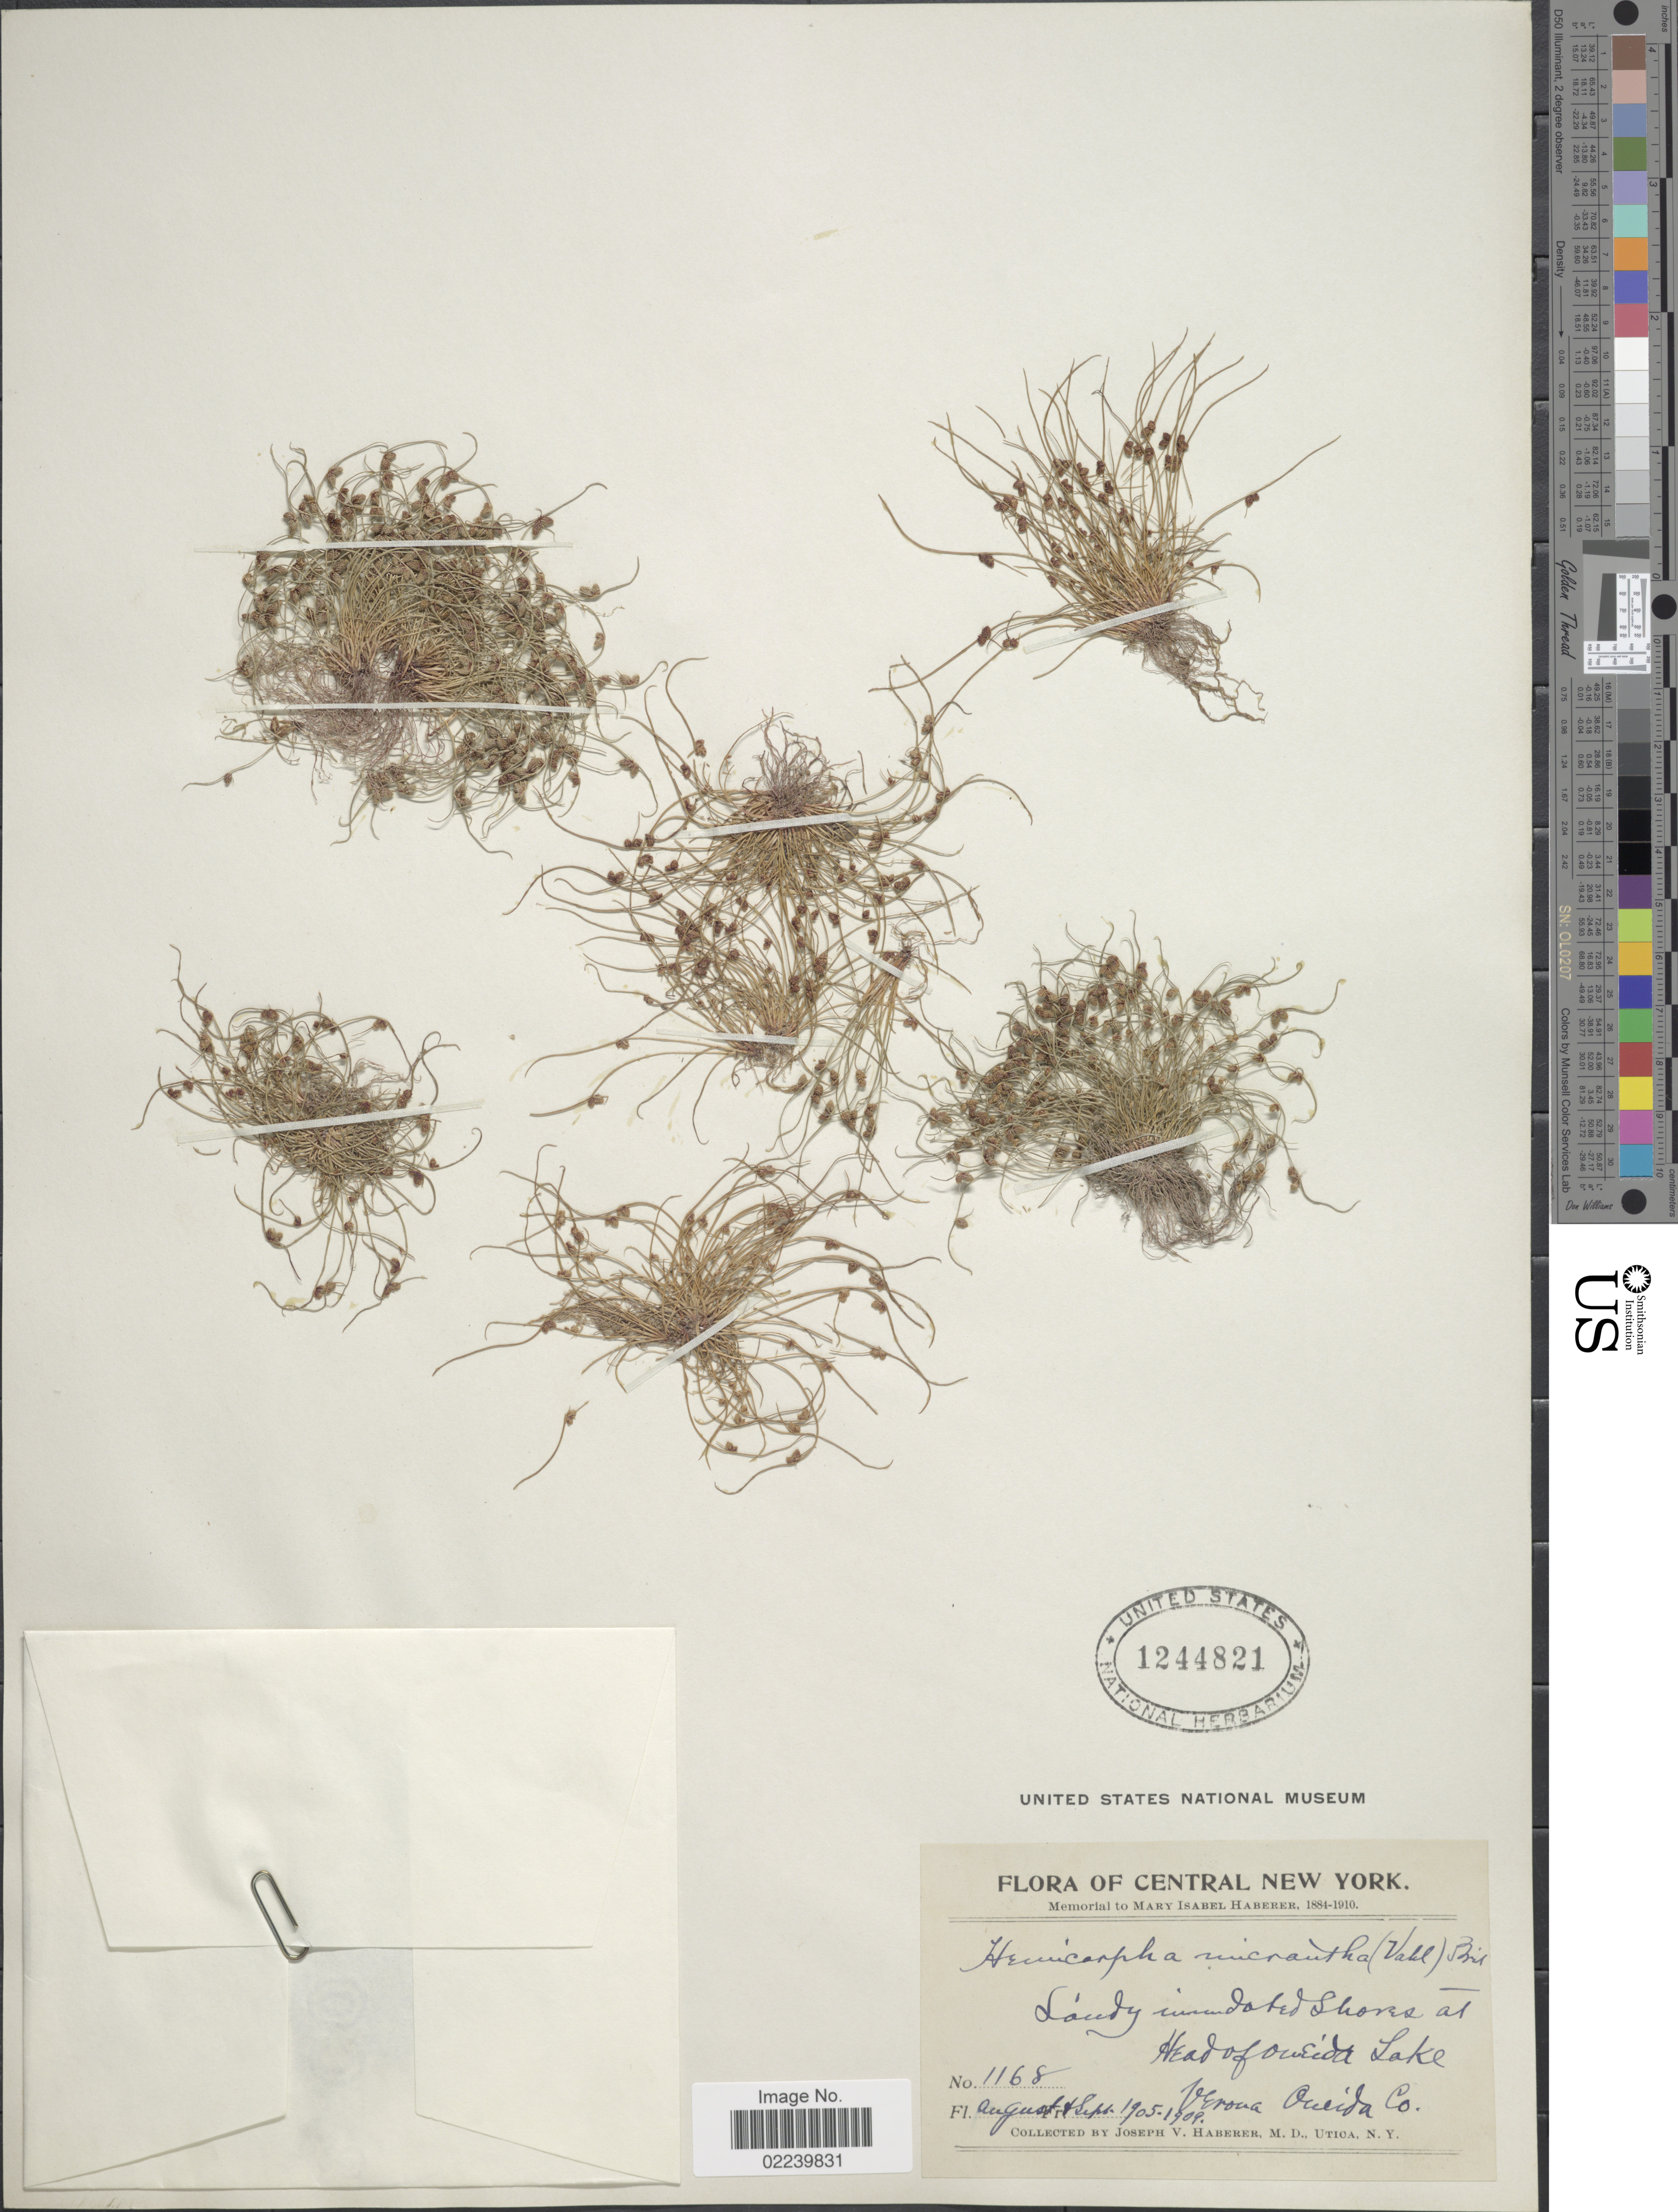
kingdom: Plantae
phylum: Tracheophyta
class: Liliopsida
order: Poales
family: Cyperaceae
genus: Cyperus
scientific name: Cyperus subsquarrosus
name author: (Muhl.) Bauters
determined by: Strong, M. T., (US), Smithsonian Institution - National Museum of Natural History (UNITED STATES)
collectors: J. V. Haberer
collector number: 1168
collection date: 1905-08/1909-09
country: United States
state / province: New York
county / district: Oneida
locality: Central New York, Head of Oneida Lake, Verona Oneida Co.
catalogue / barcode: US 1244821